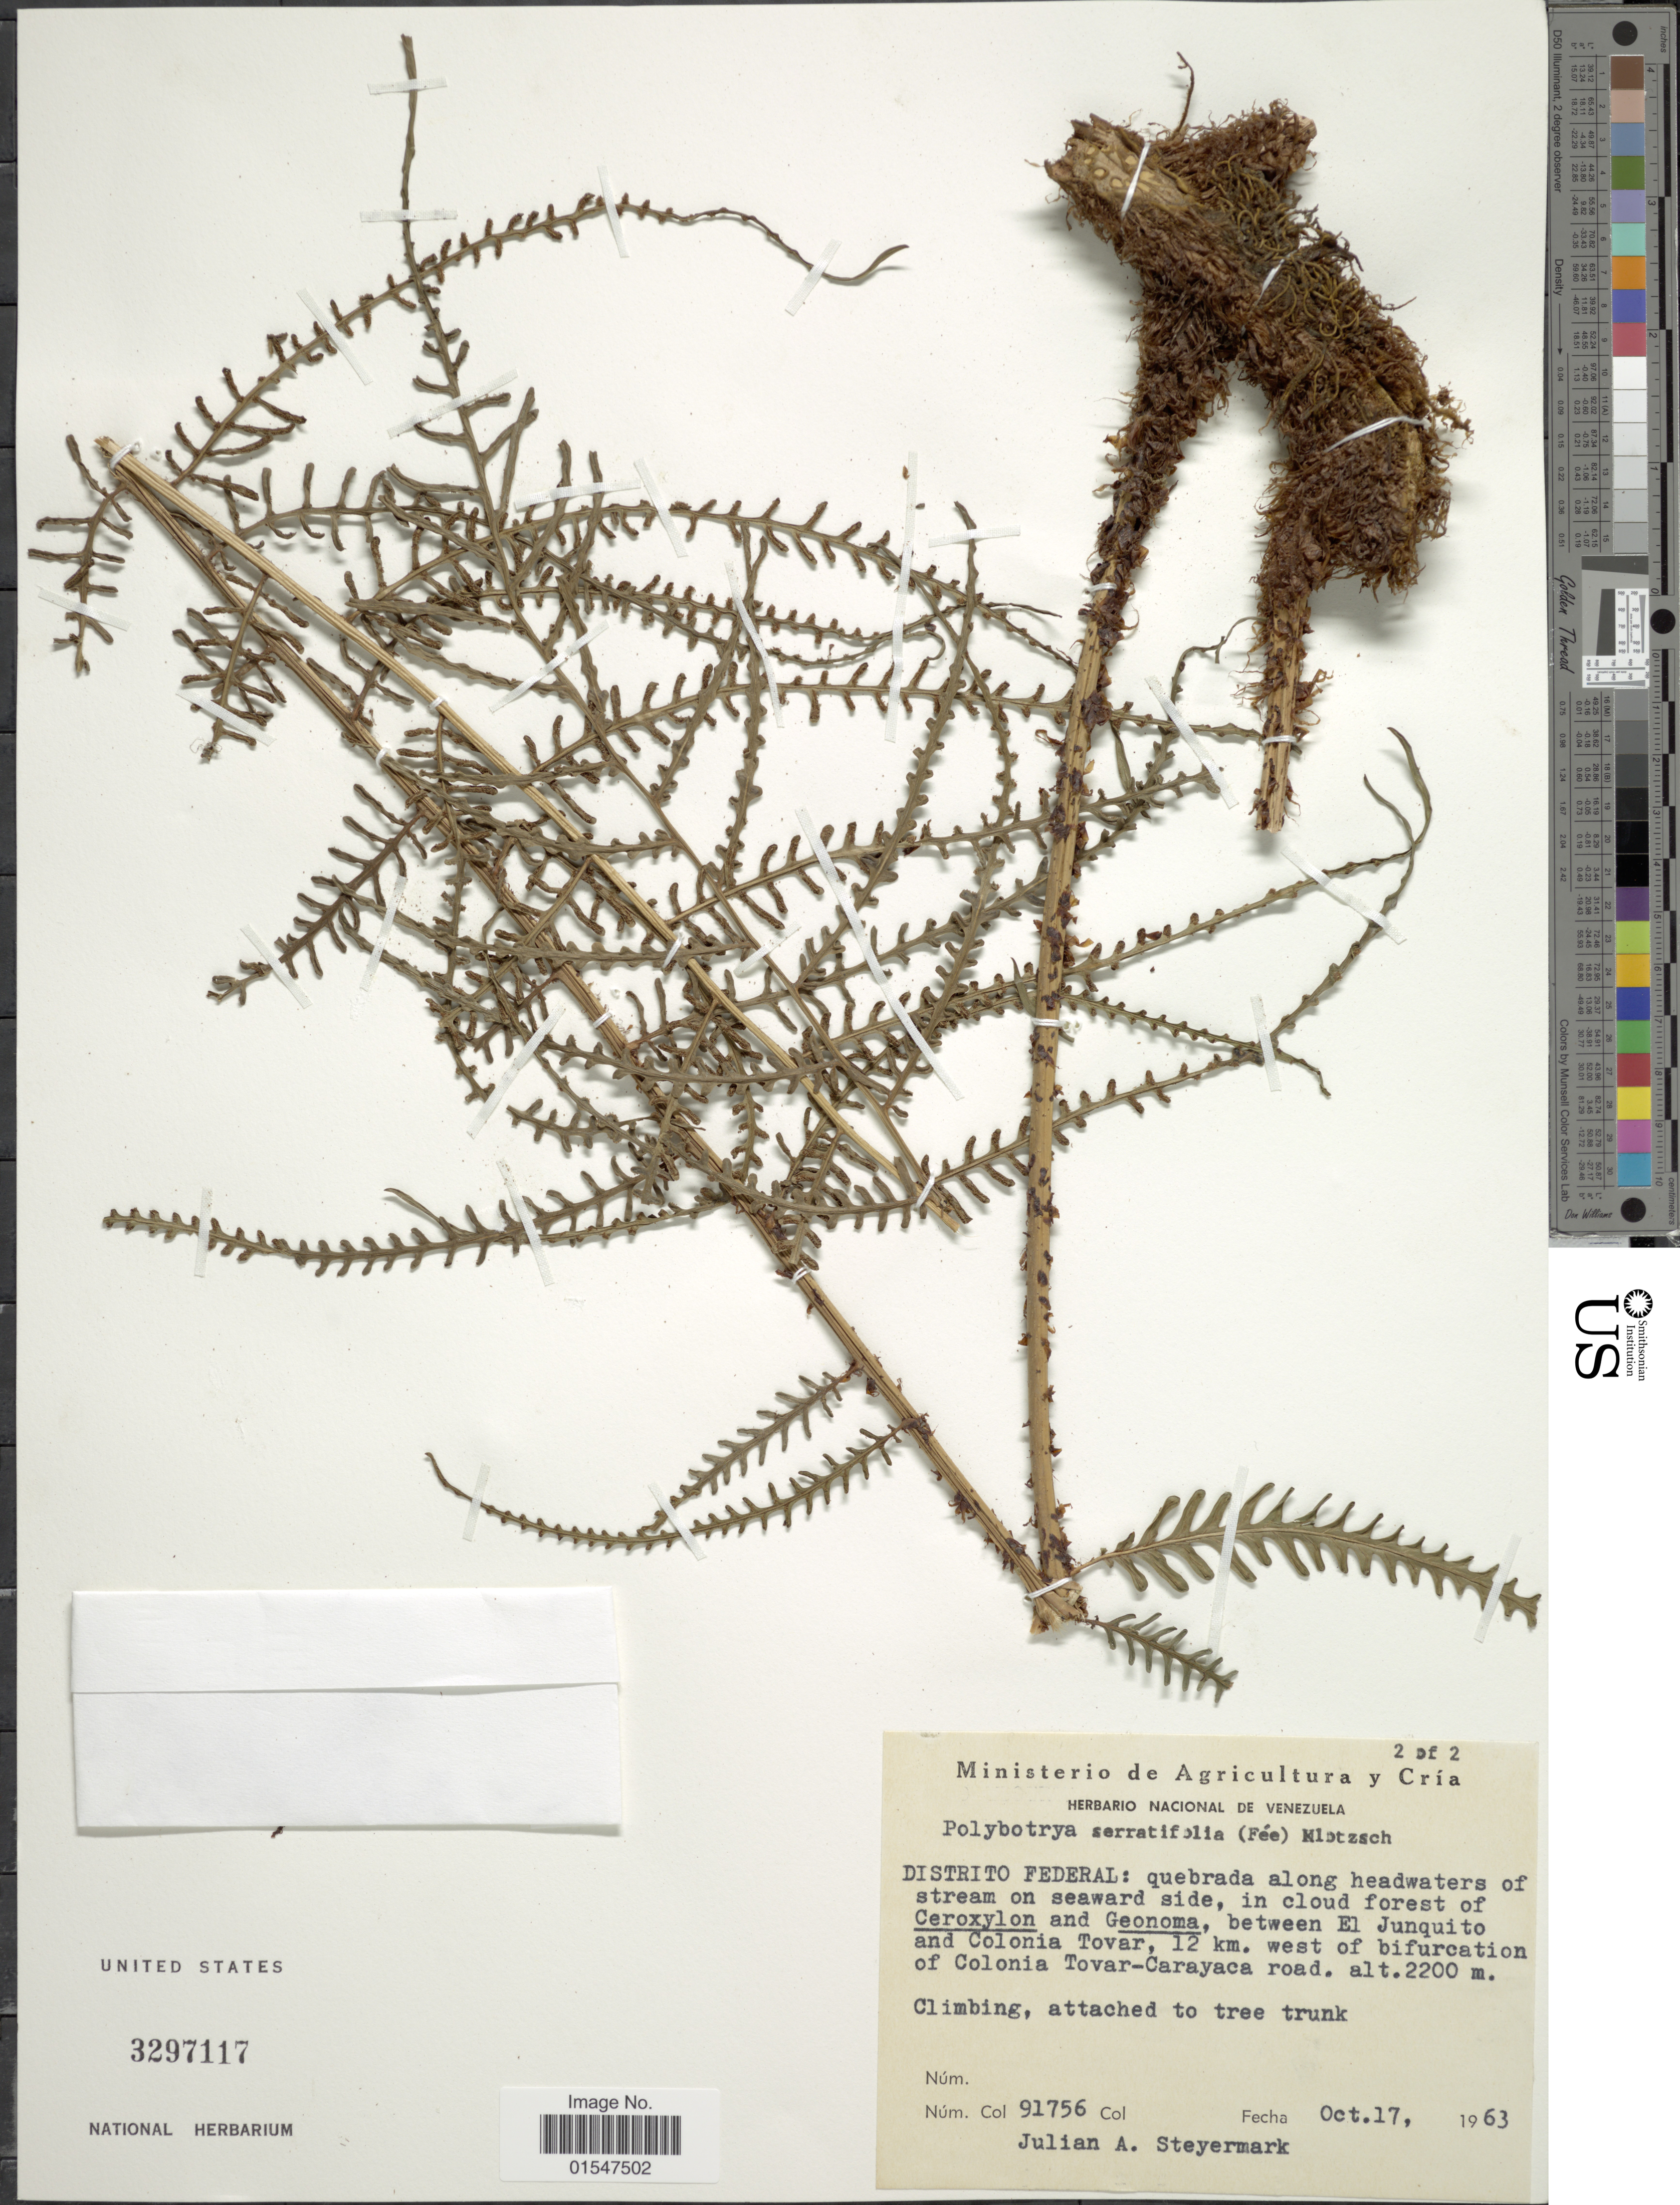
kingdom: Plantae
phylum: Tracheophyta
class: Polypodiopsida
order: Polypodiales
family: Dryopteridaceae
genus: Polybotrya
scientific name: Polybotrya serratifolia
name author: (Fée) Klotzsch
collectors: J. Steyermark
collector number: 91756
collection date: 1963-10-17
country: Venezuela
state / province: Distrito Federal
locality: Distrito Federal: quebrada along headwaters of stream on seaward side, in cloud forest of Ceroxylon and Geonoma, between El Junquito and Colonia Tovar, 12 km. west of bifurcation of Colonia Tovar- Carayaca road.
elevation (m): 2200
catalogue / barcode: US 3297117